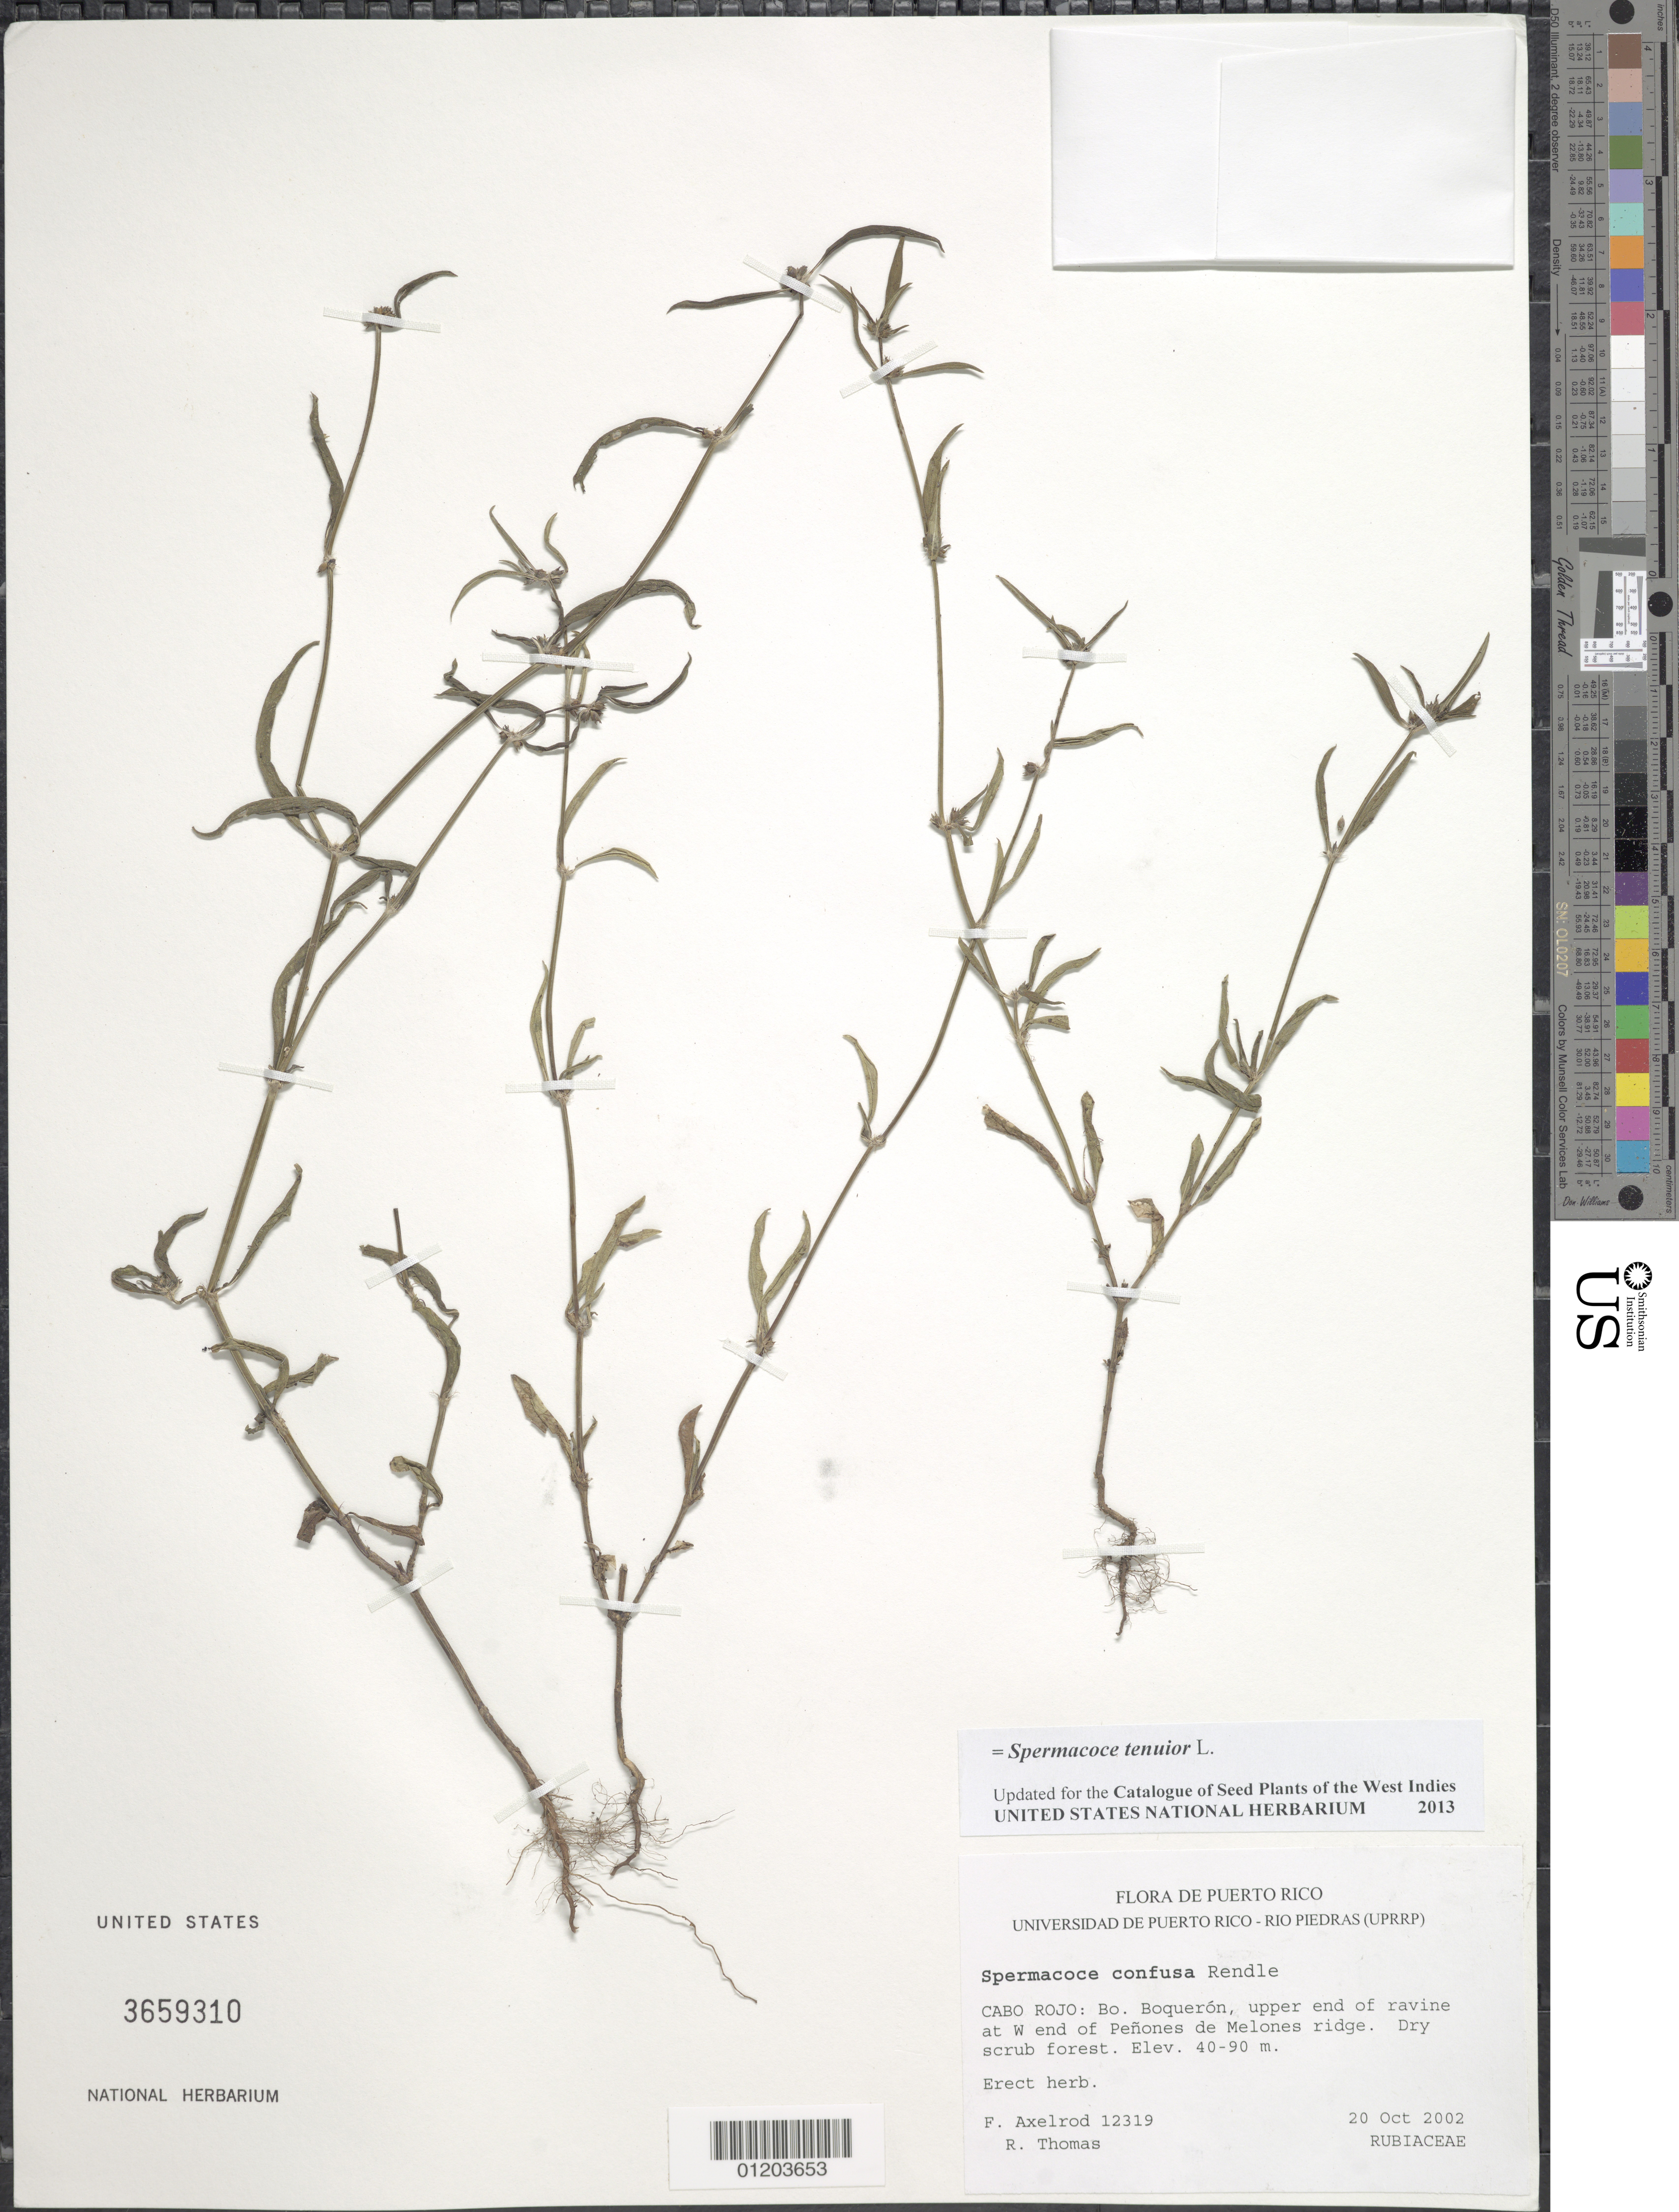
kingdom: Plantae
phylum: Tracheophyta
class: Magnoliopsida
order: Gentianales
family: Rubiaceae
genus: Spermacoce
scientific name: Spermacoce tenuior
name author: L.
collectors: F. S. Axelrod & R. Thomas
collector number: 12319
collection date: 2002-10-20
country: Puerto Rico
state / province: Cabo Rojo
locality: Bo. Boquerón, upper part of ravine at W end of Peñones de Melones ridge.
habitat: Dry scrub forest.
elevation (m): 40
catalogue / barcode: US 3659310